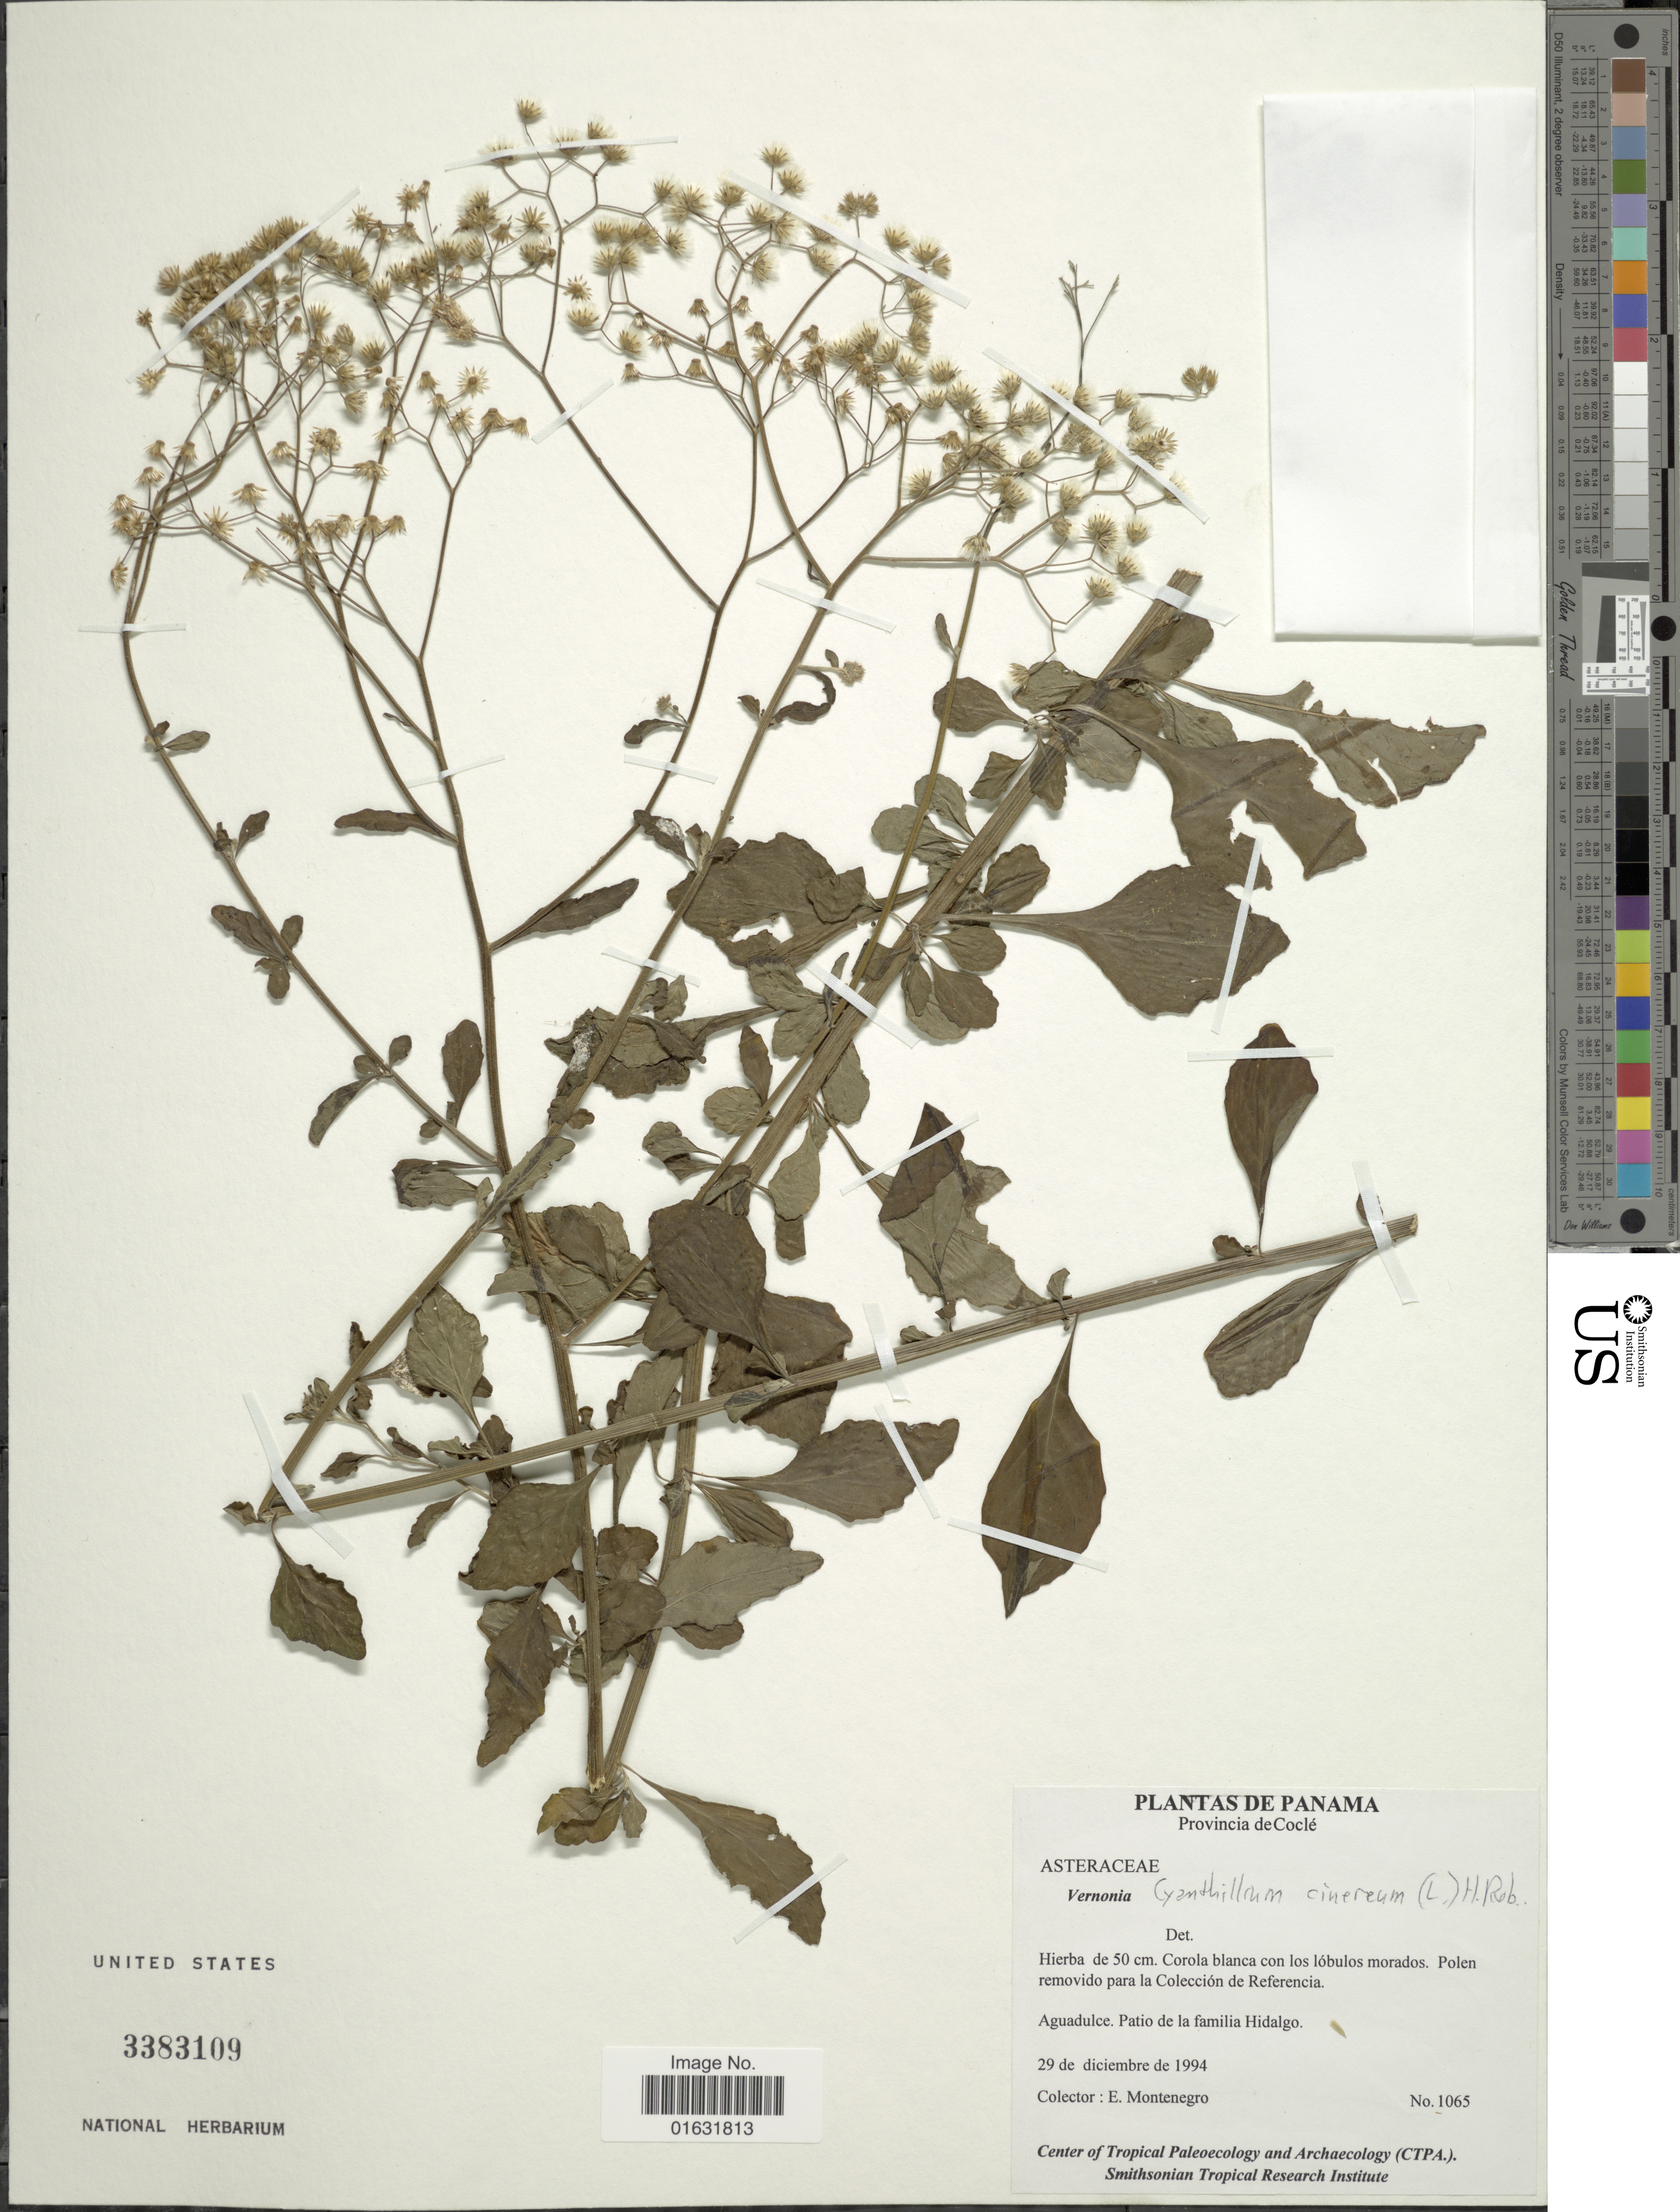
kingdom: Plantae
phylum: Tracheophyta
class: Magnoliopsida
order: Asterales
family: Asteraceae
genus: Cyanthillium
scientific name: Cyanthillium cinereum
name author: (L.) H. Rob.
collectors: E. Montenegro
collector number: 1065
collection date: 1994-12-29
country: Panama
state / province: Coclé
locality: Aguadulce, Patio de la familia Hidalgo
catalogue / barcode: US 3383109